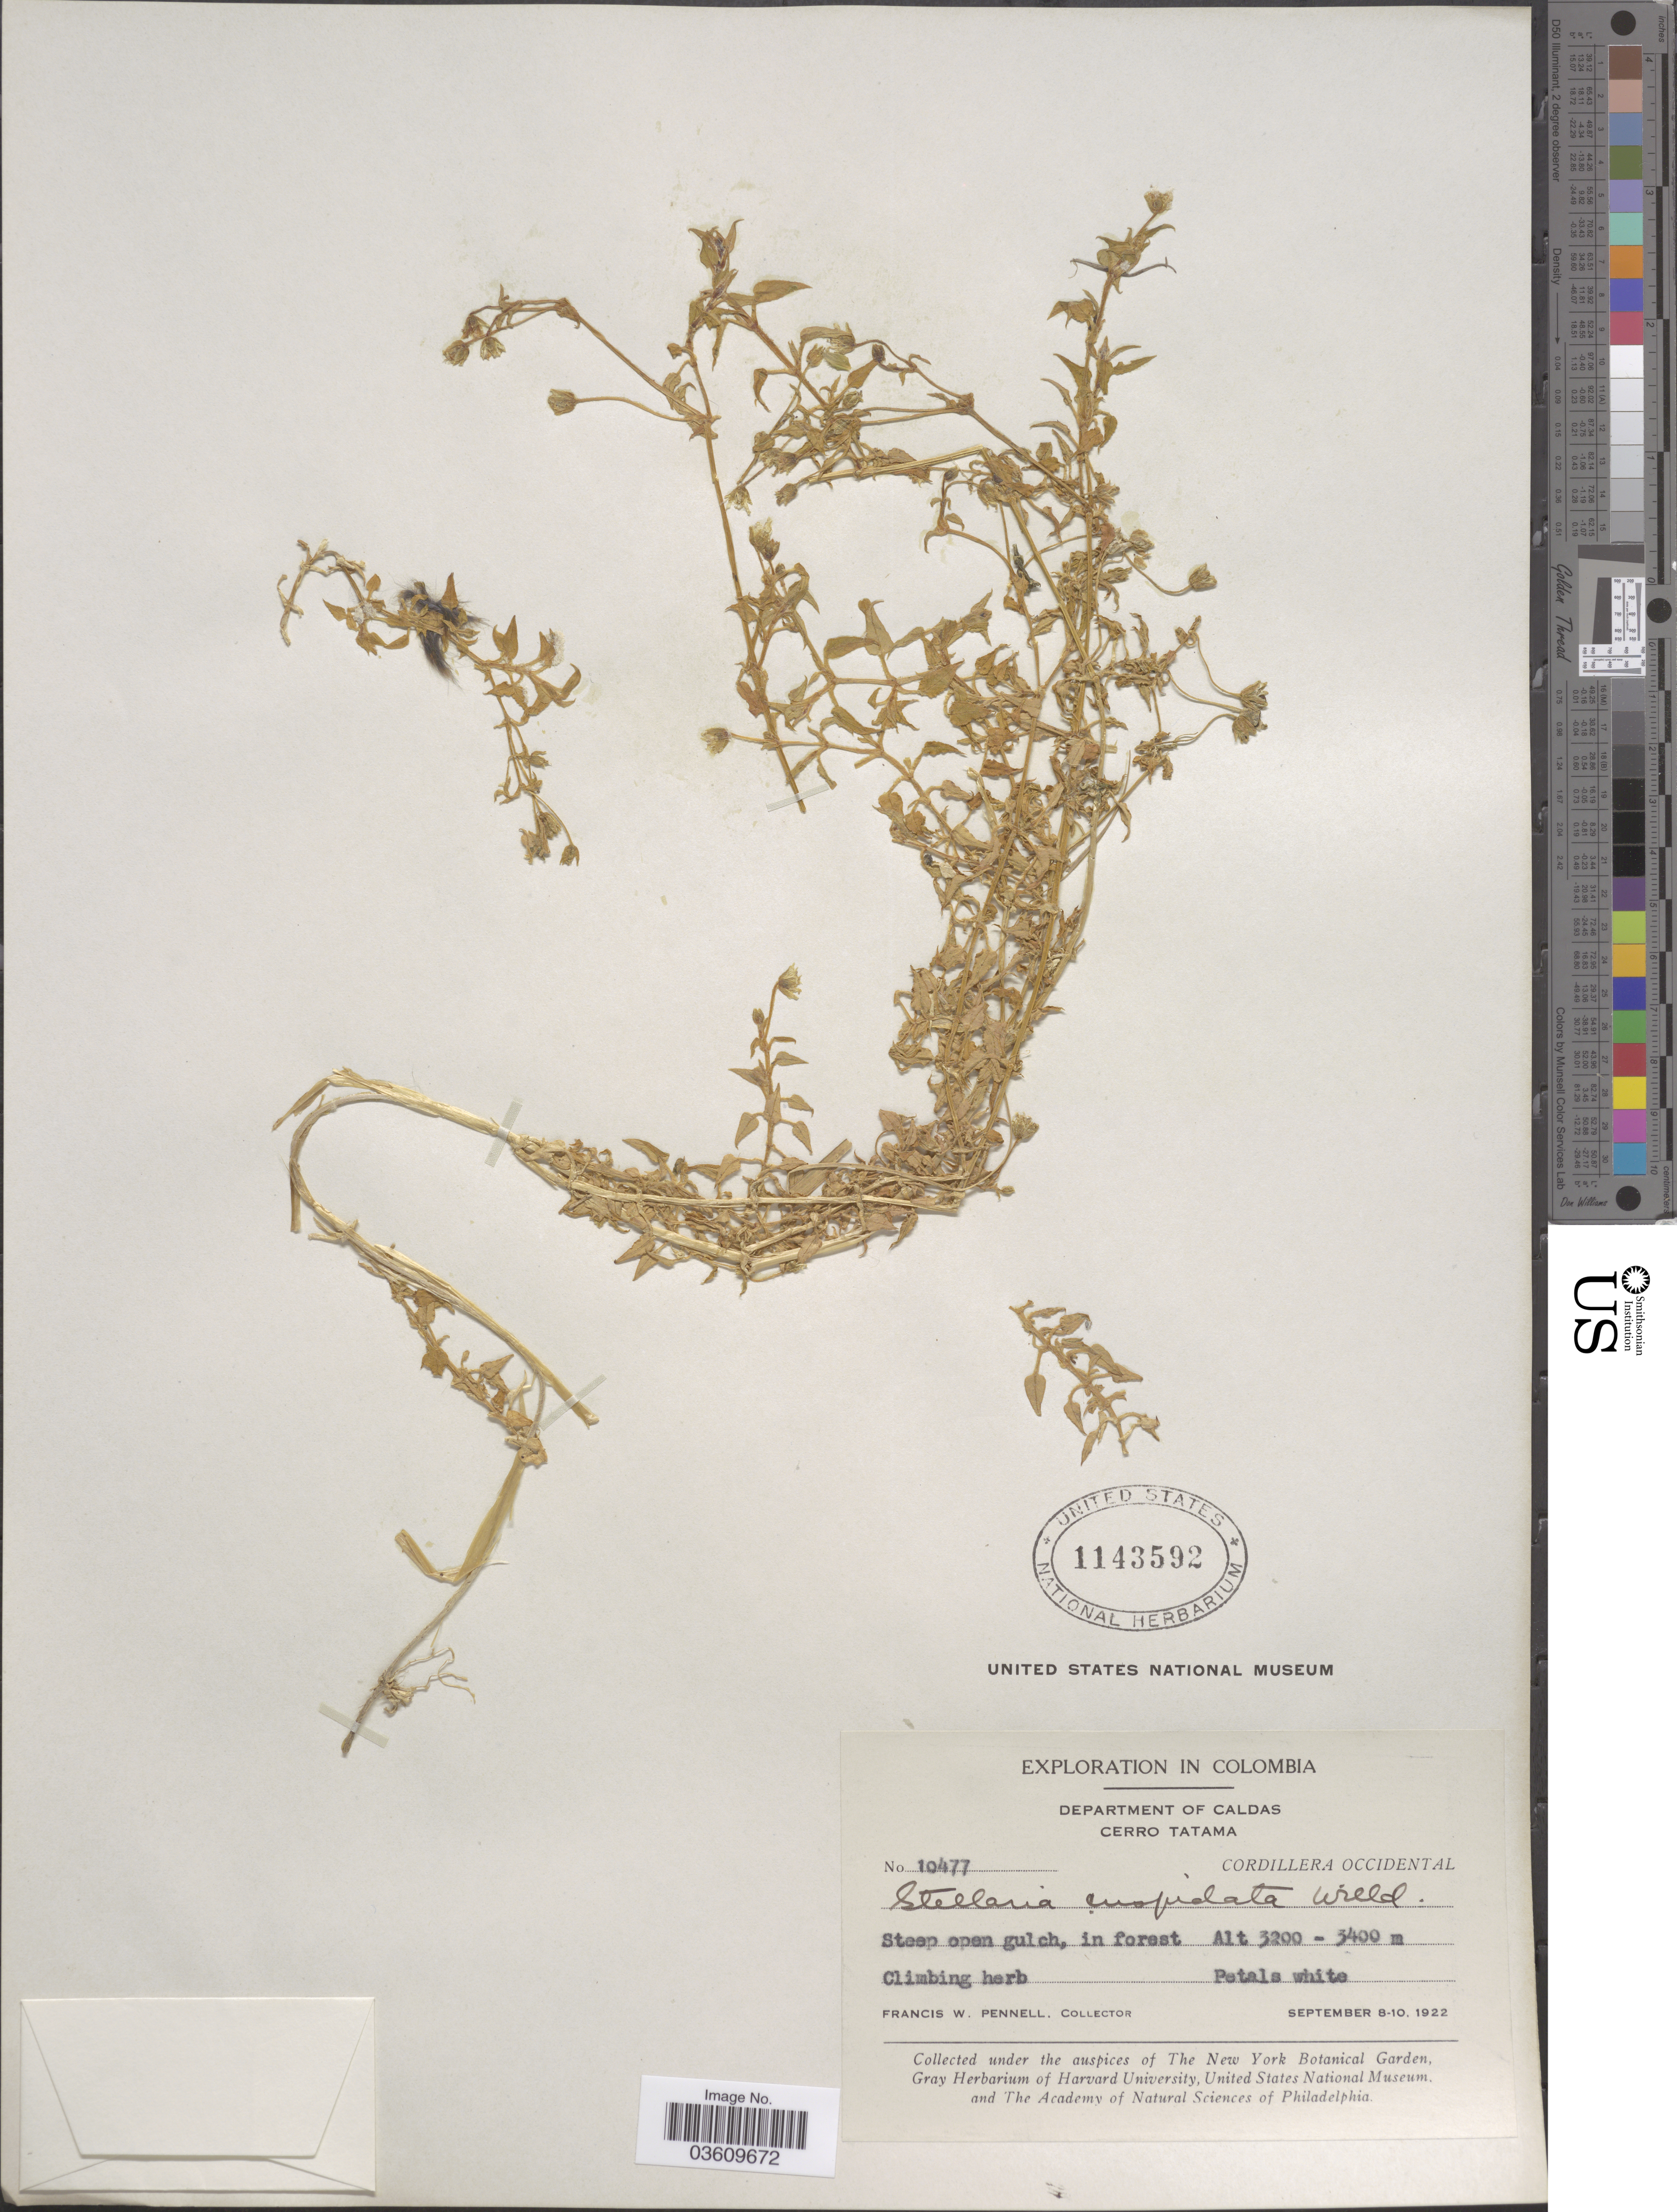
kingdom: Plantae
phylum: Tracheophyta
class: Magnoliopsida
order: Caryophyllales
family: Caryophyllaceae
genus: Stellaria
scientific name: Stellaria cuspidata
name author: Willd. ex Schltdl.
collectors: F. W. Pennell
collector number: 10477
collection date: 1922-09-08/1922-09-10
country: Colombia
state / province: Caldas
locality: Department of Caldas. Cerro Tatama. Cordillera Occidental.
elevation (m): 3200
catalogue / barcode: US 1143592